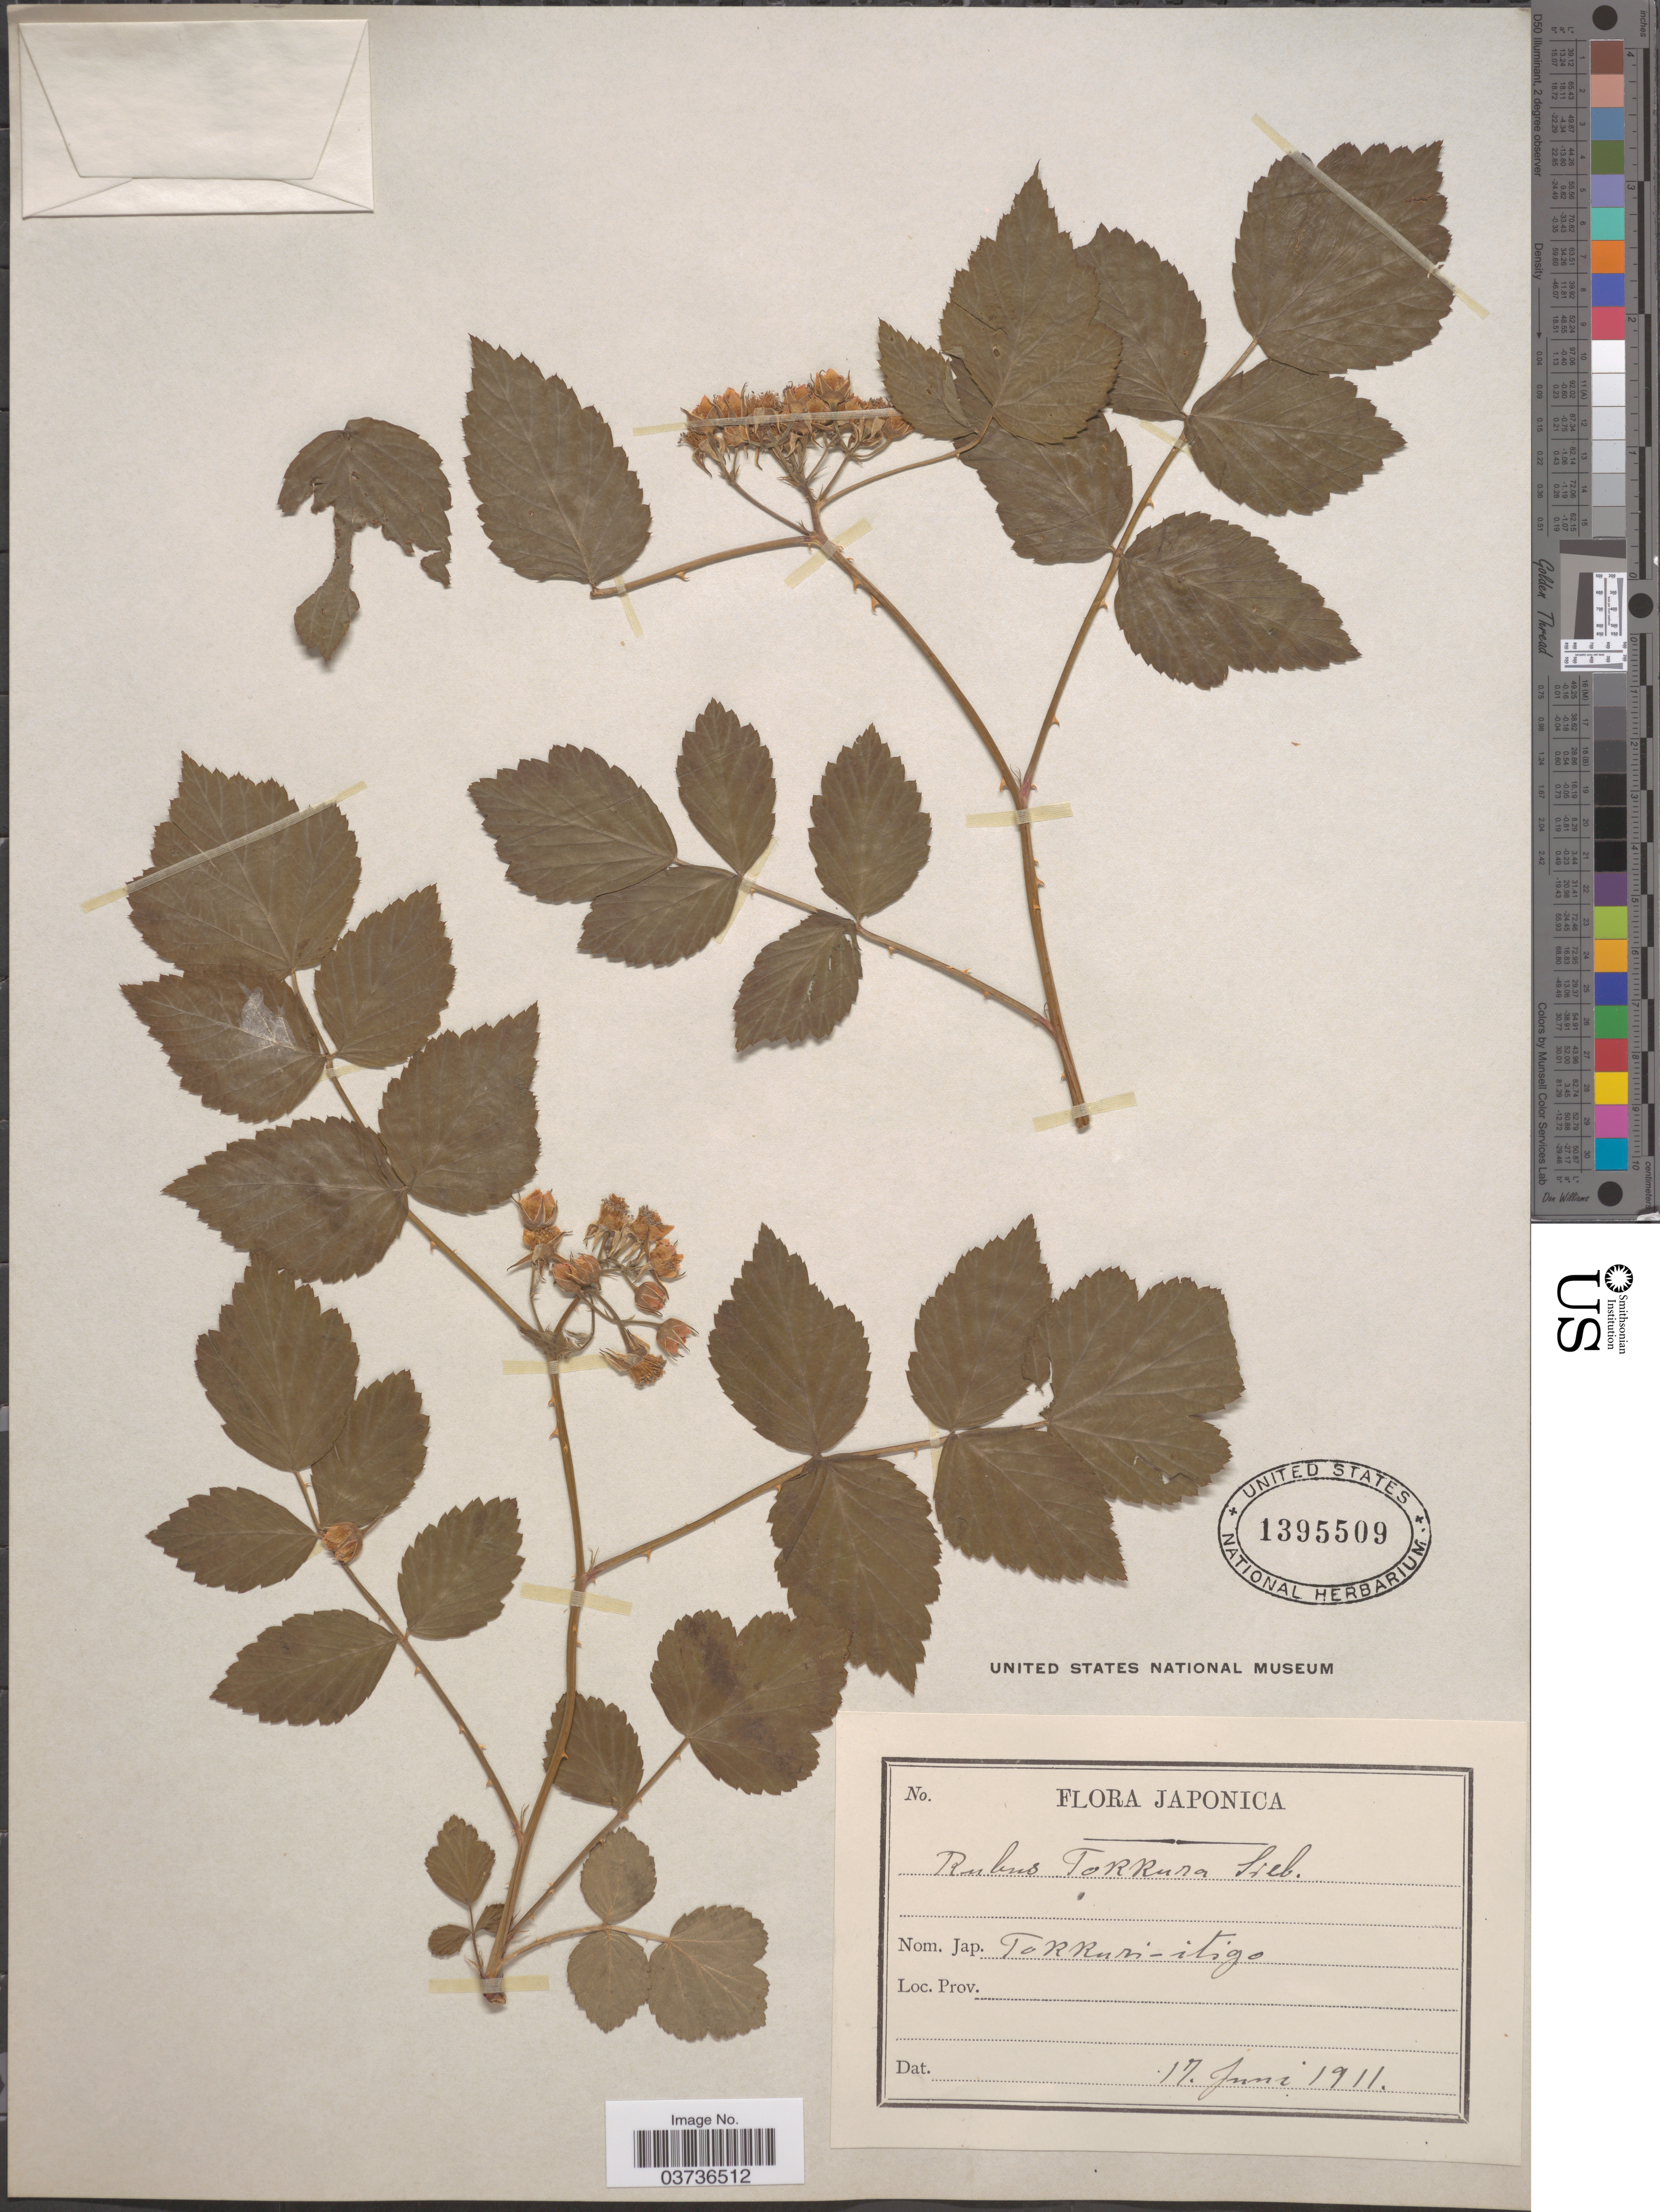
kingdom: Plantae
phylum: Tracheophyta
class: Magnoliopsida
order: Rosales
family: Rosaceae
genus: Rubus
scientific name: Rubus tokkura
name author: Siebold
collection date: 1911-06-17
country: Japan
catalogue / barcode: US 1395509